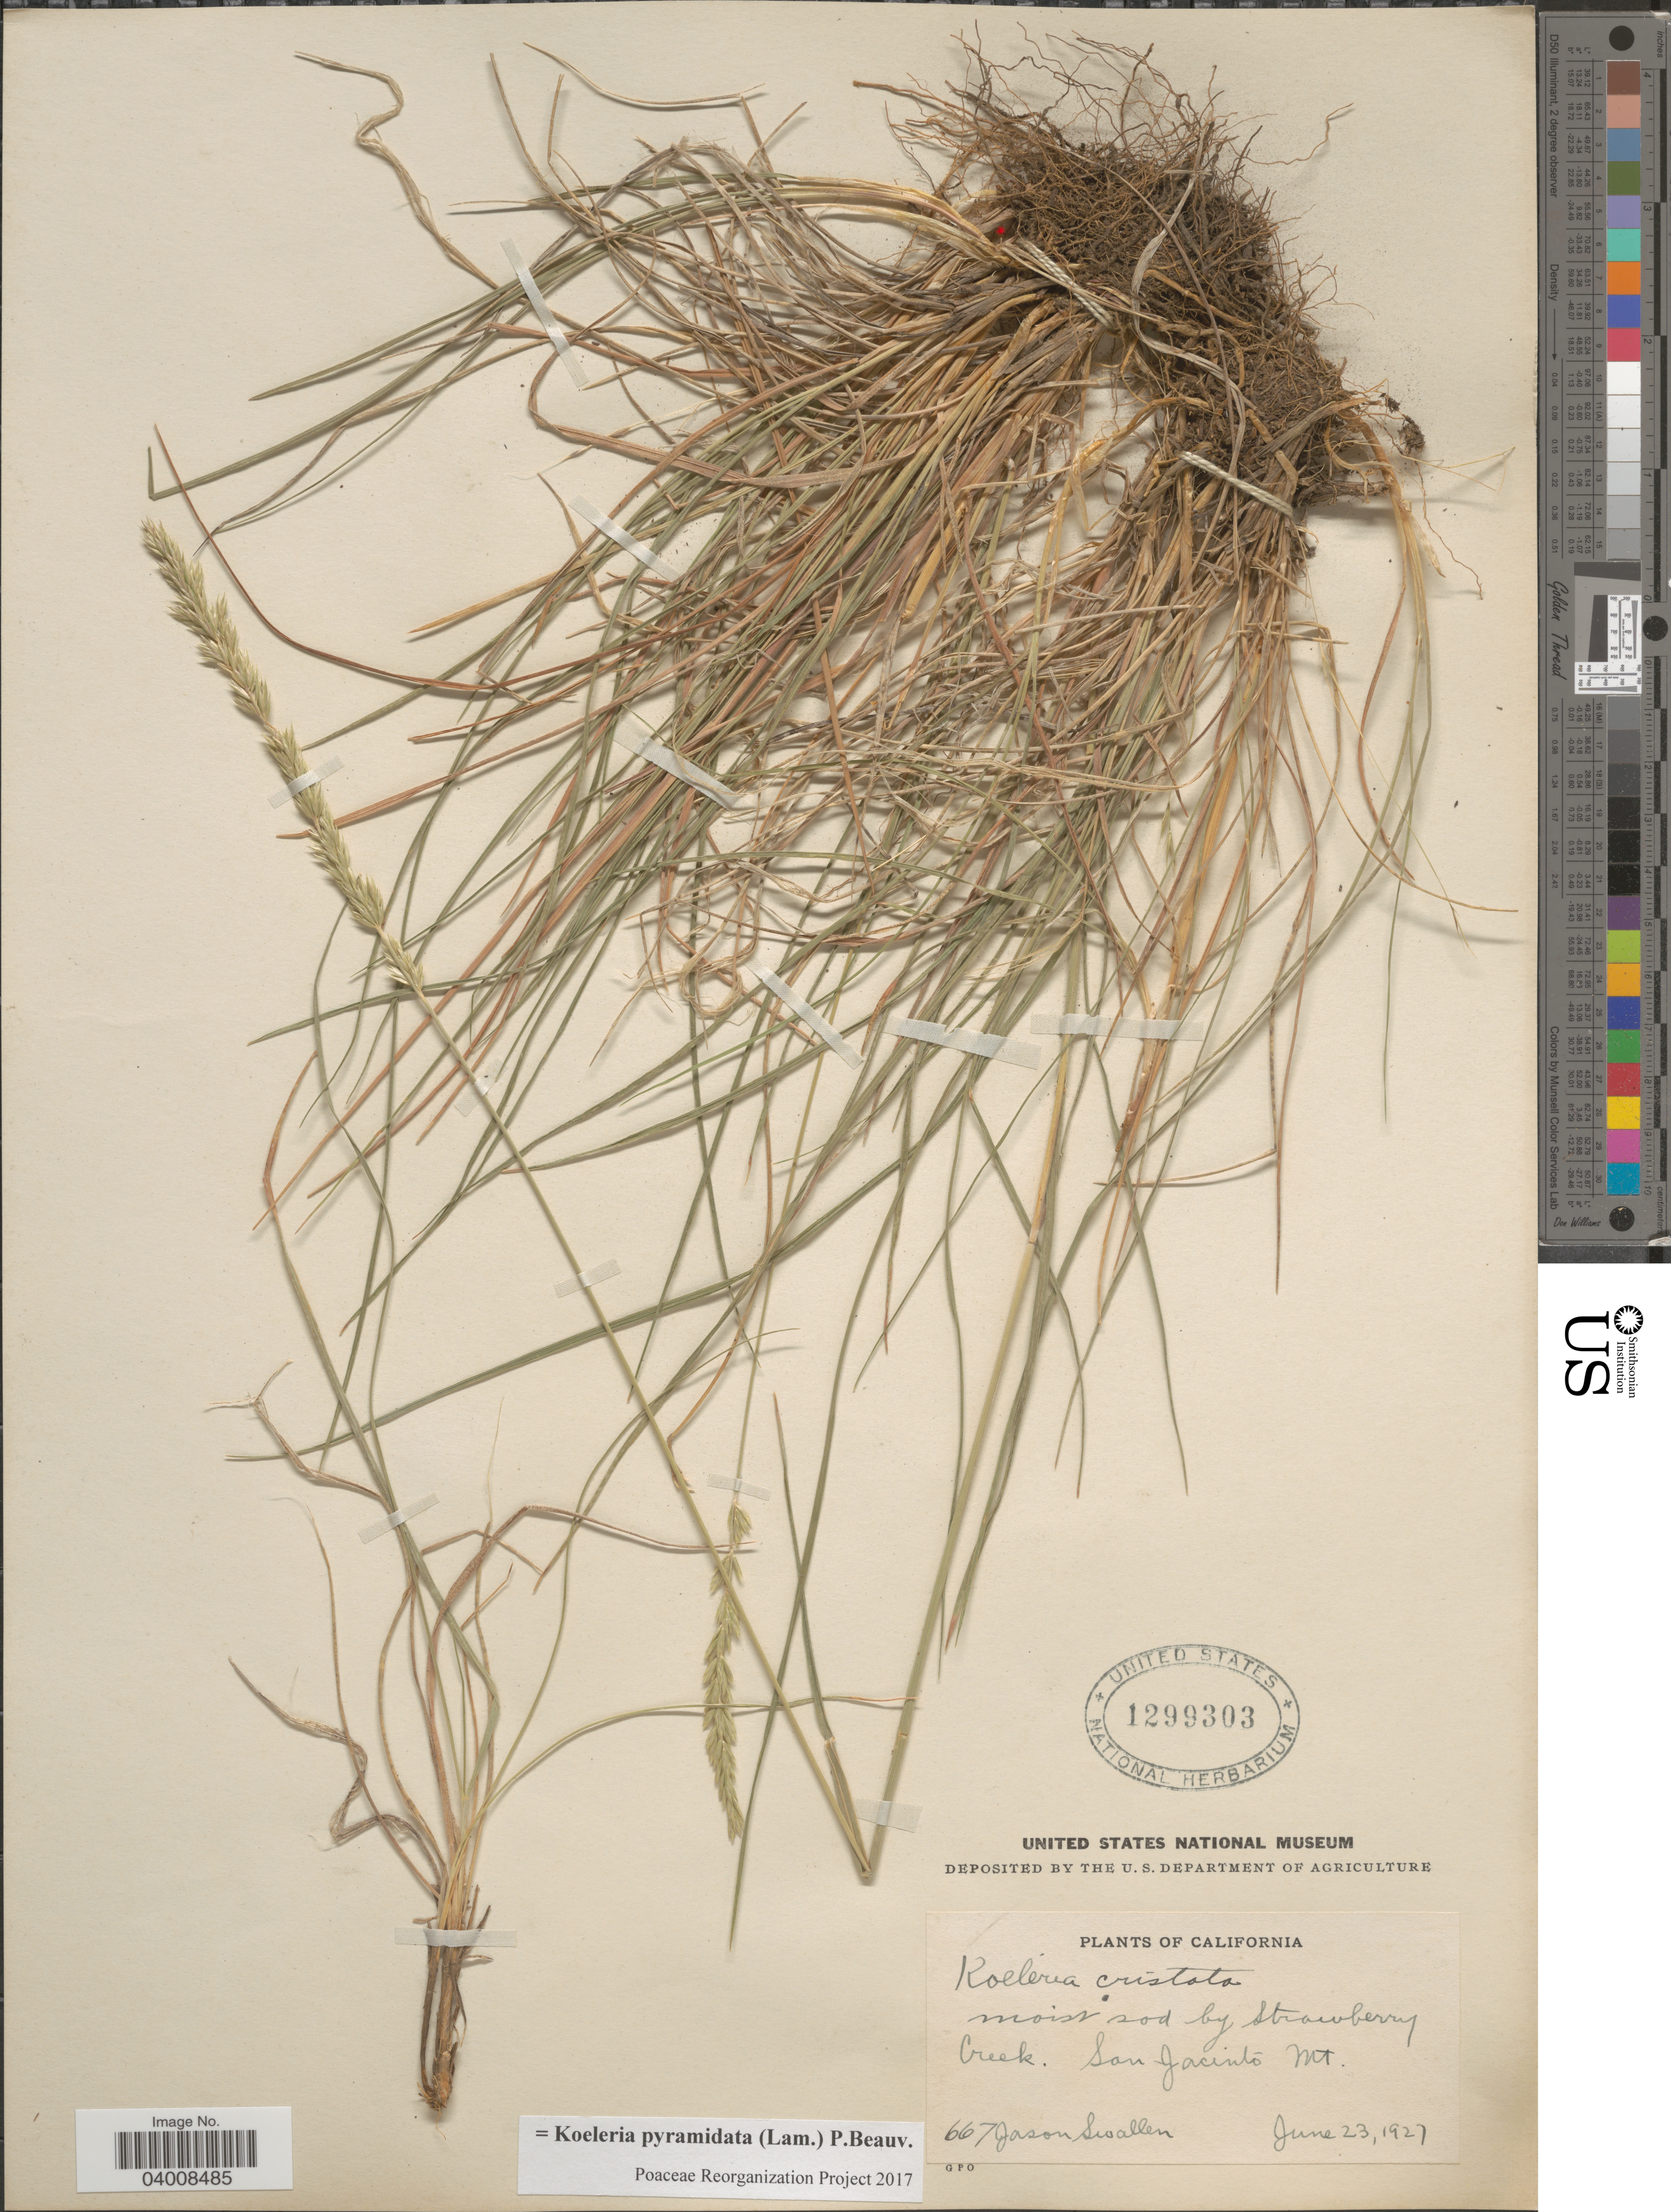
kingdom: Plantae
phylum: Tracheophyta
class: Liliopsida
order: Poales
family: Poaceae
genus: Koeleria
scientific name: Koeleria pyramidata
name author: (Lam.) P. Beauv.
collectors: J. R. Swallen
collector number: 667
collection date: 1927-06-23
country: United States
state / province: California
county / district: Riverside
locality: Moist sod by Strawberry Creek. San Jacinto Mt.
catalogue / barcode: US 1299303